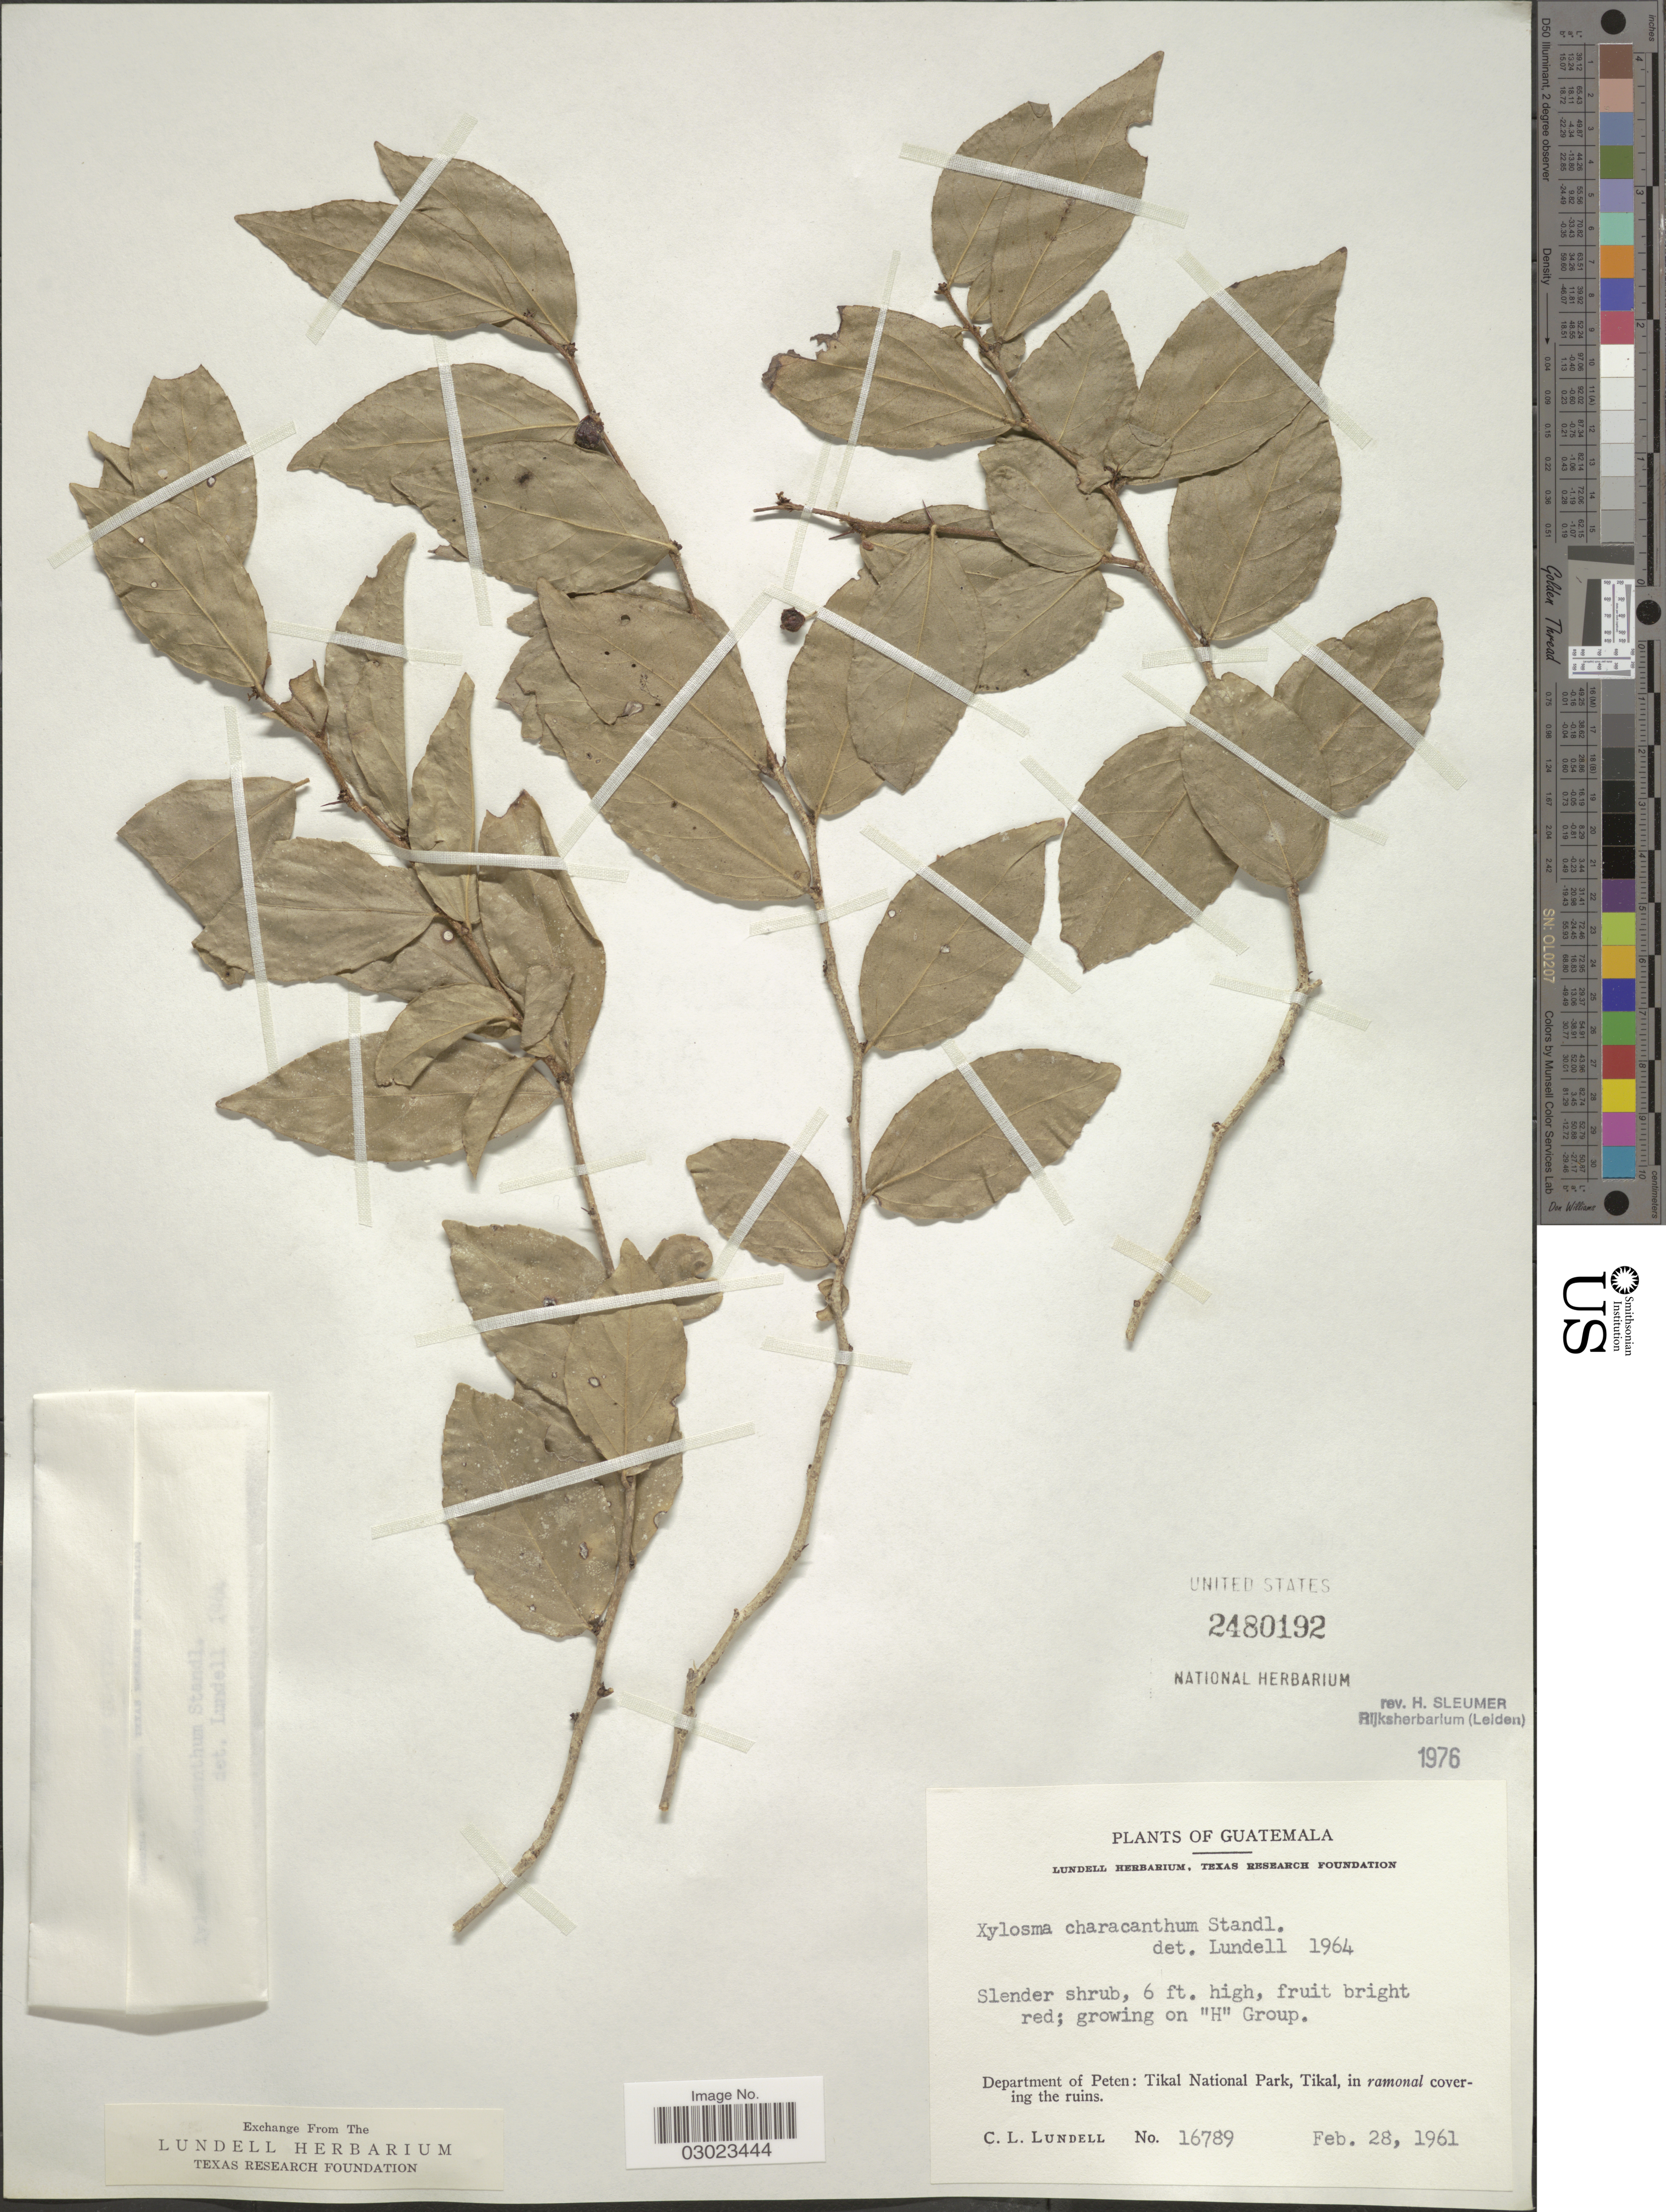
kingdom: Plantae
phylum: Tracheophyta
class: Magnoliopsida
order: Malpighiales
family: Salicaceae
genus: Xylosma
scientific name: Xylosma characantha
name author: Standl.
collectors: C. L. Lundell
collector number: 16789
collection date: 1961-02-28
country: Guatemala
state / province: El Petén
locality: Department of Peten: Tikal National Park, Tikal.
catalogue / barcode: US 2480192